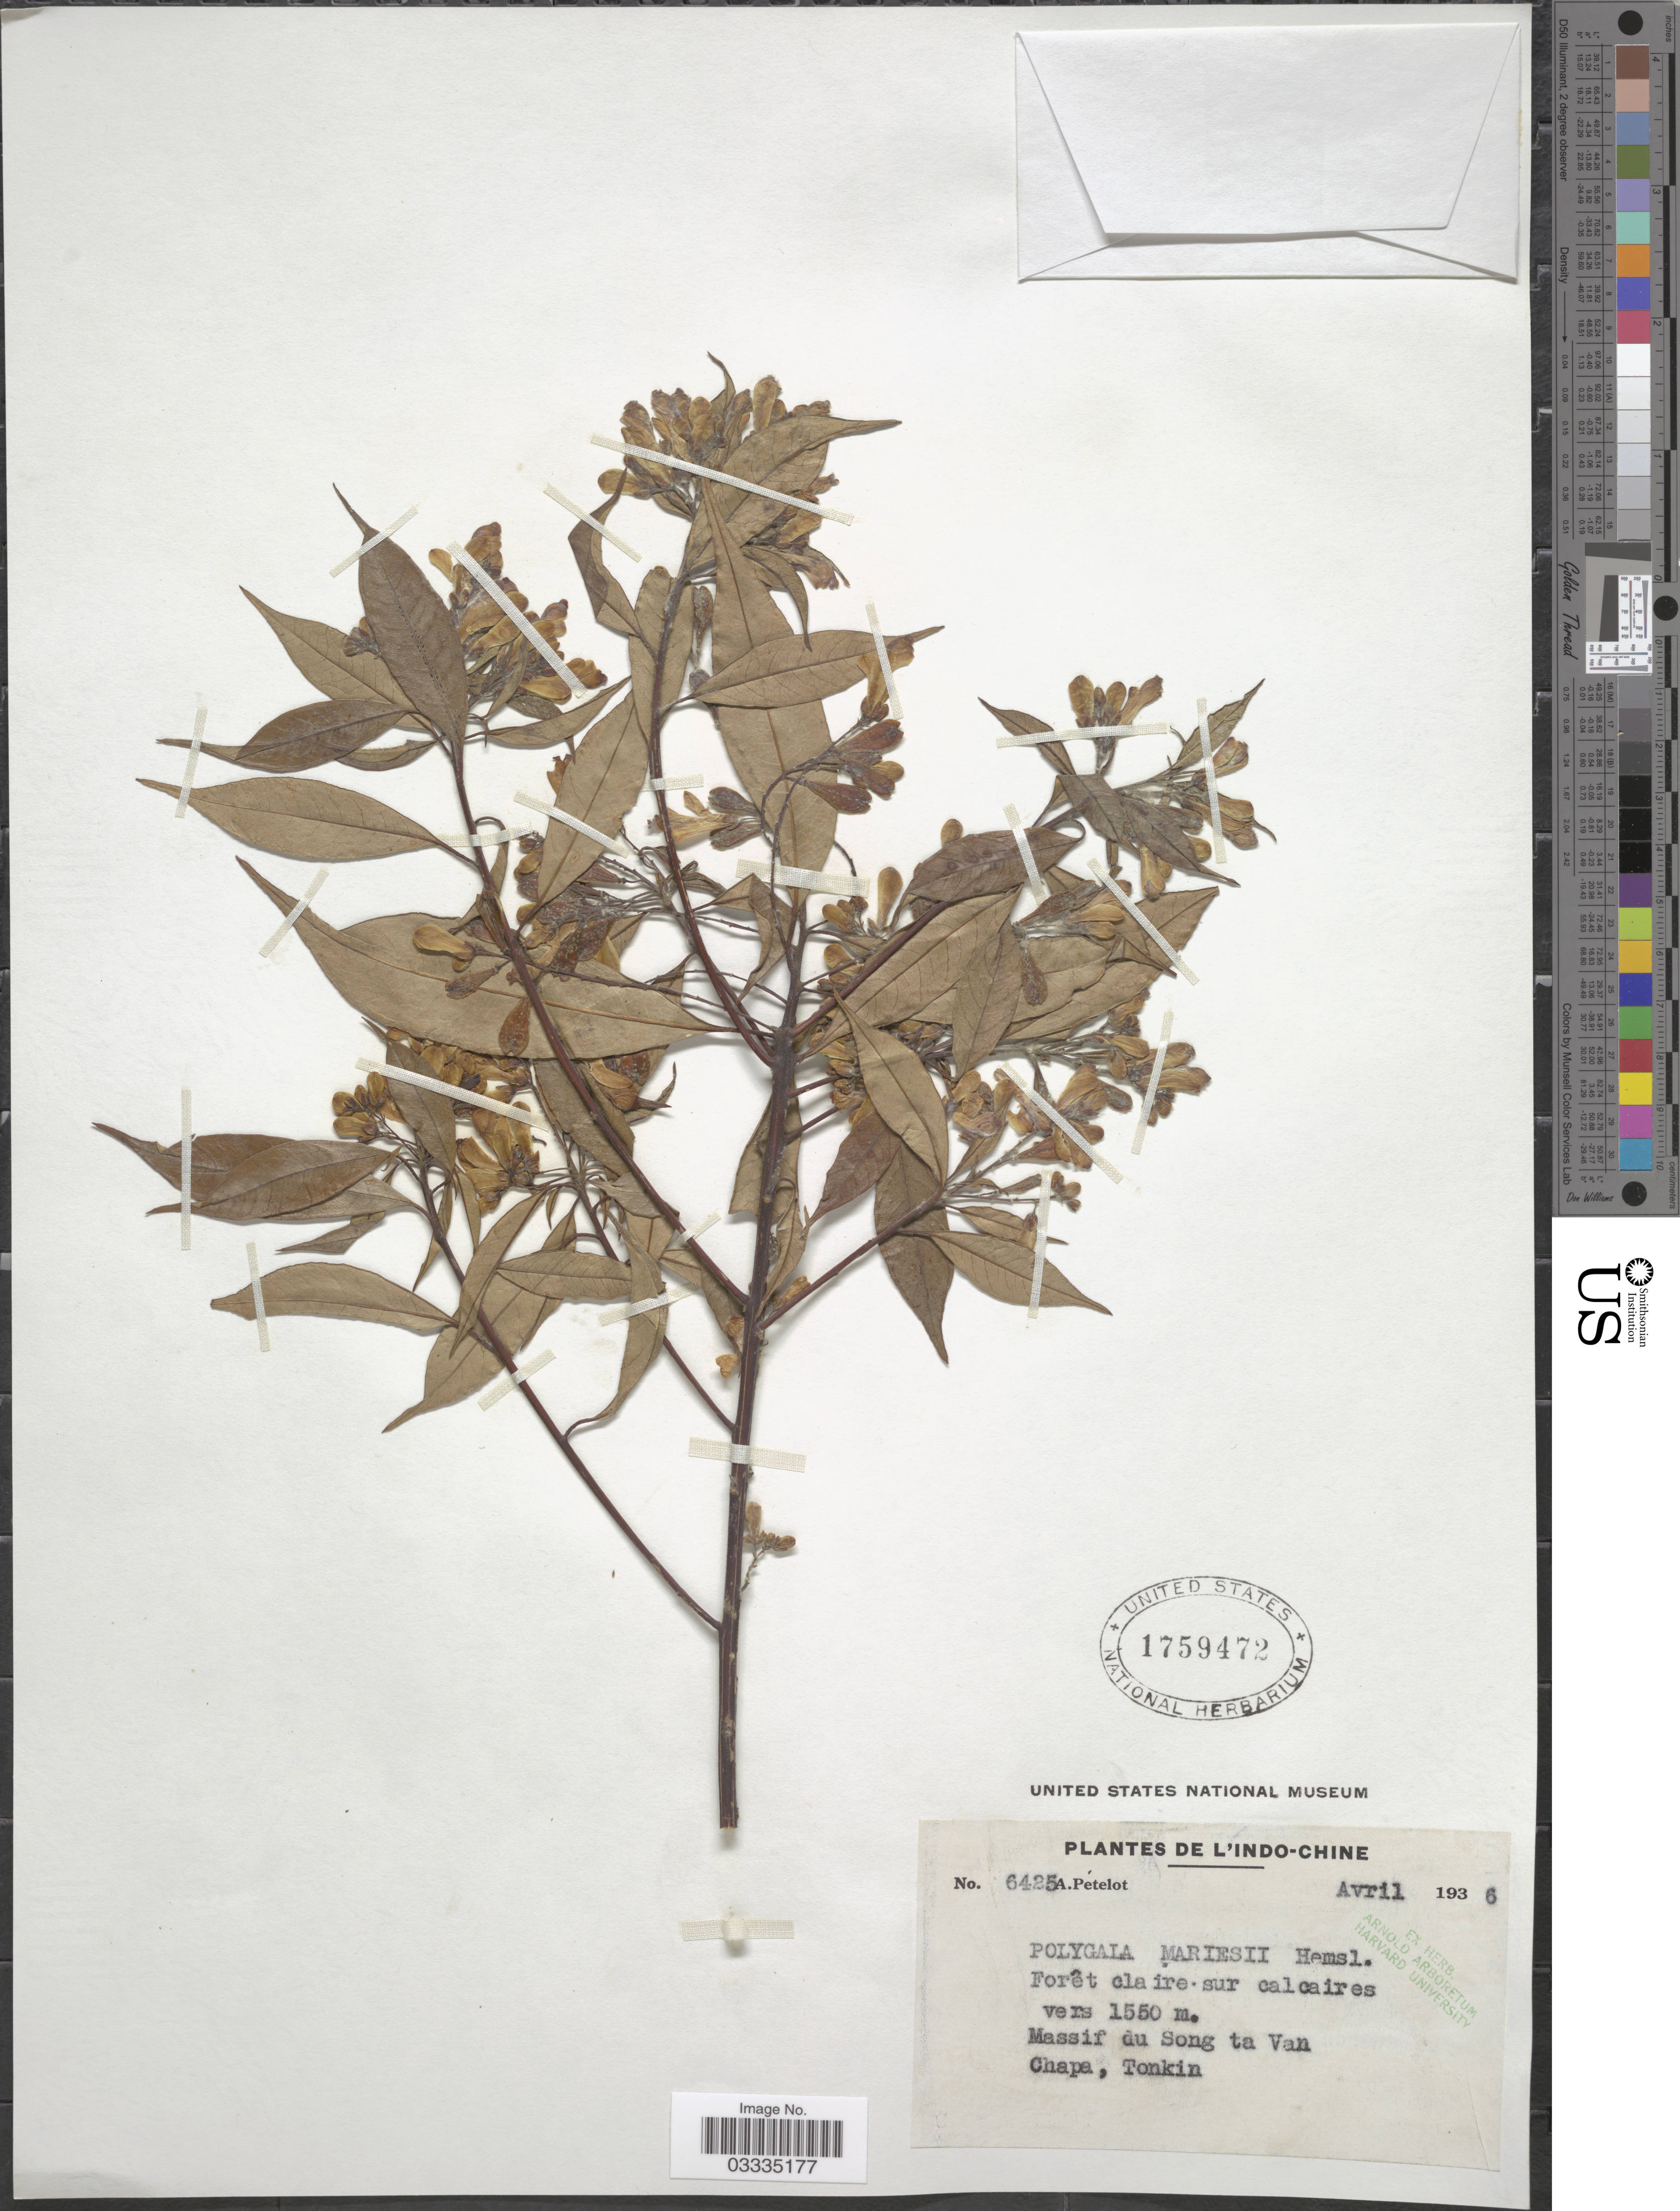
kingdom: Plantae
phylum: Tracheophyta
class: Magnoliopsida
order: Fabales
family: Polygalaceae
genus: Polygala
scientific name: Polygala mariesii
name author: Hemsl.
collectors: A. Petelot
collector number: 6425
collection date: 1936-04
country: Vietnam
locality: L'Indo-Chine. Massif du Song ta Van. Chapa, Tonkin.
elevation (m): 1550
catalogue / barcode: US 1759472